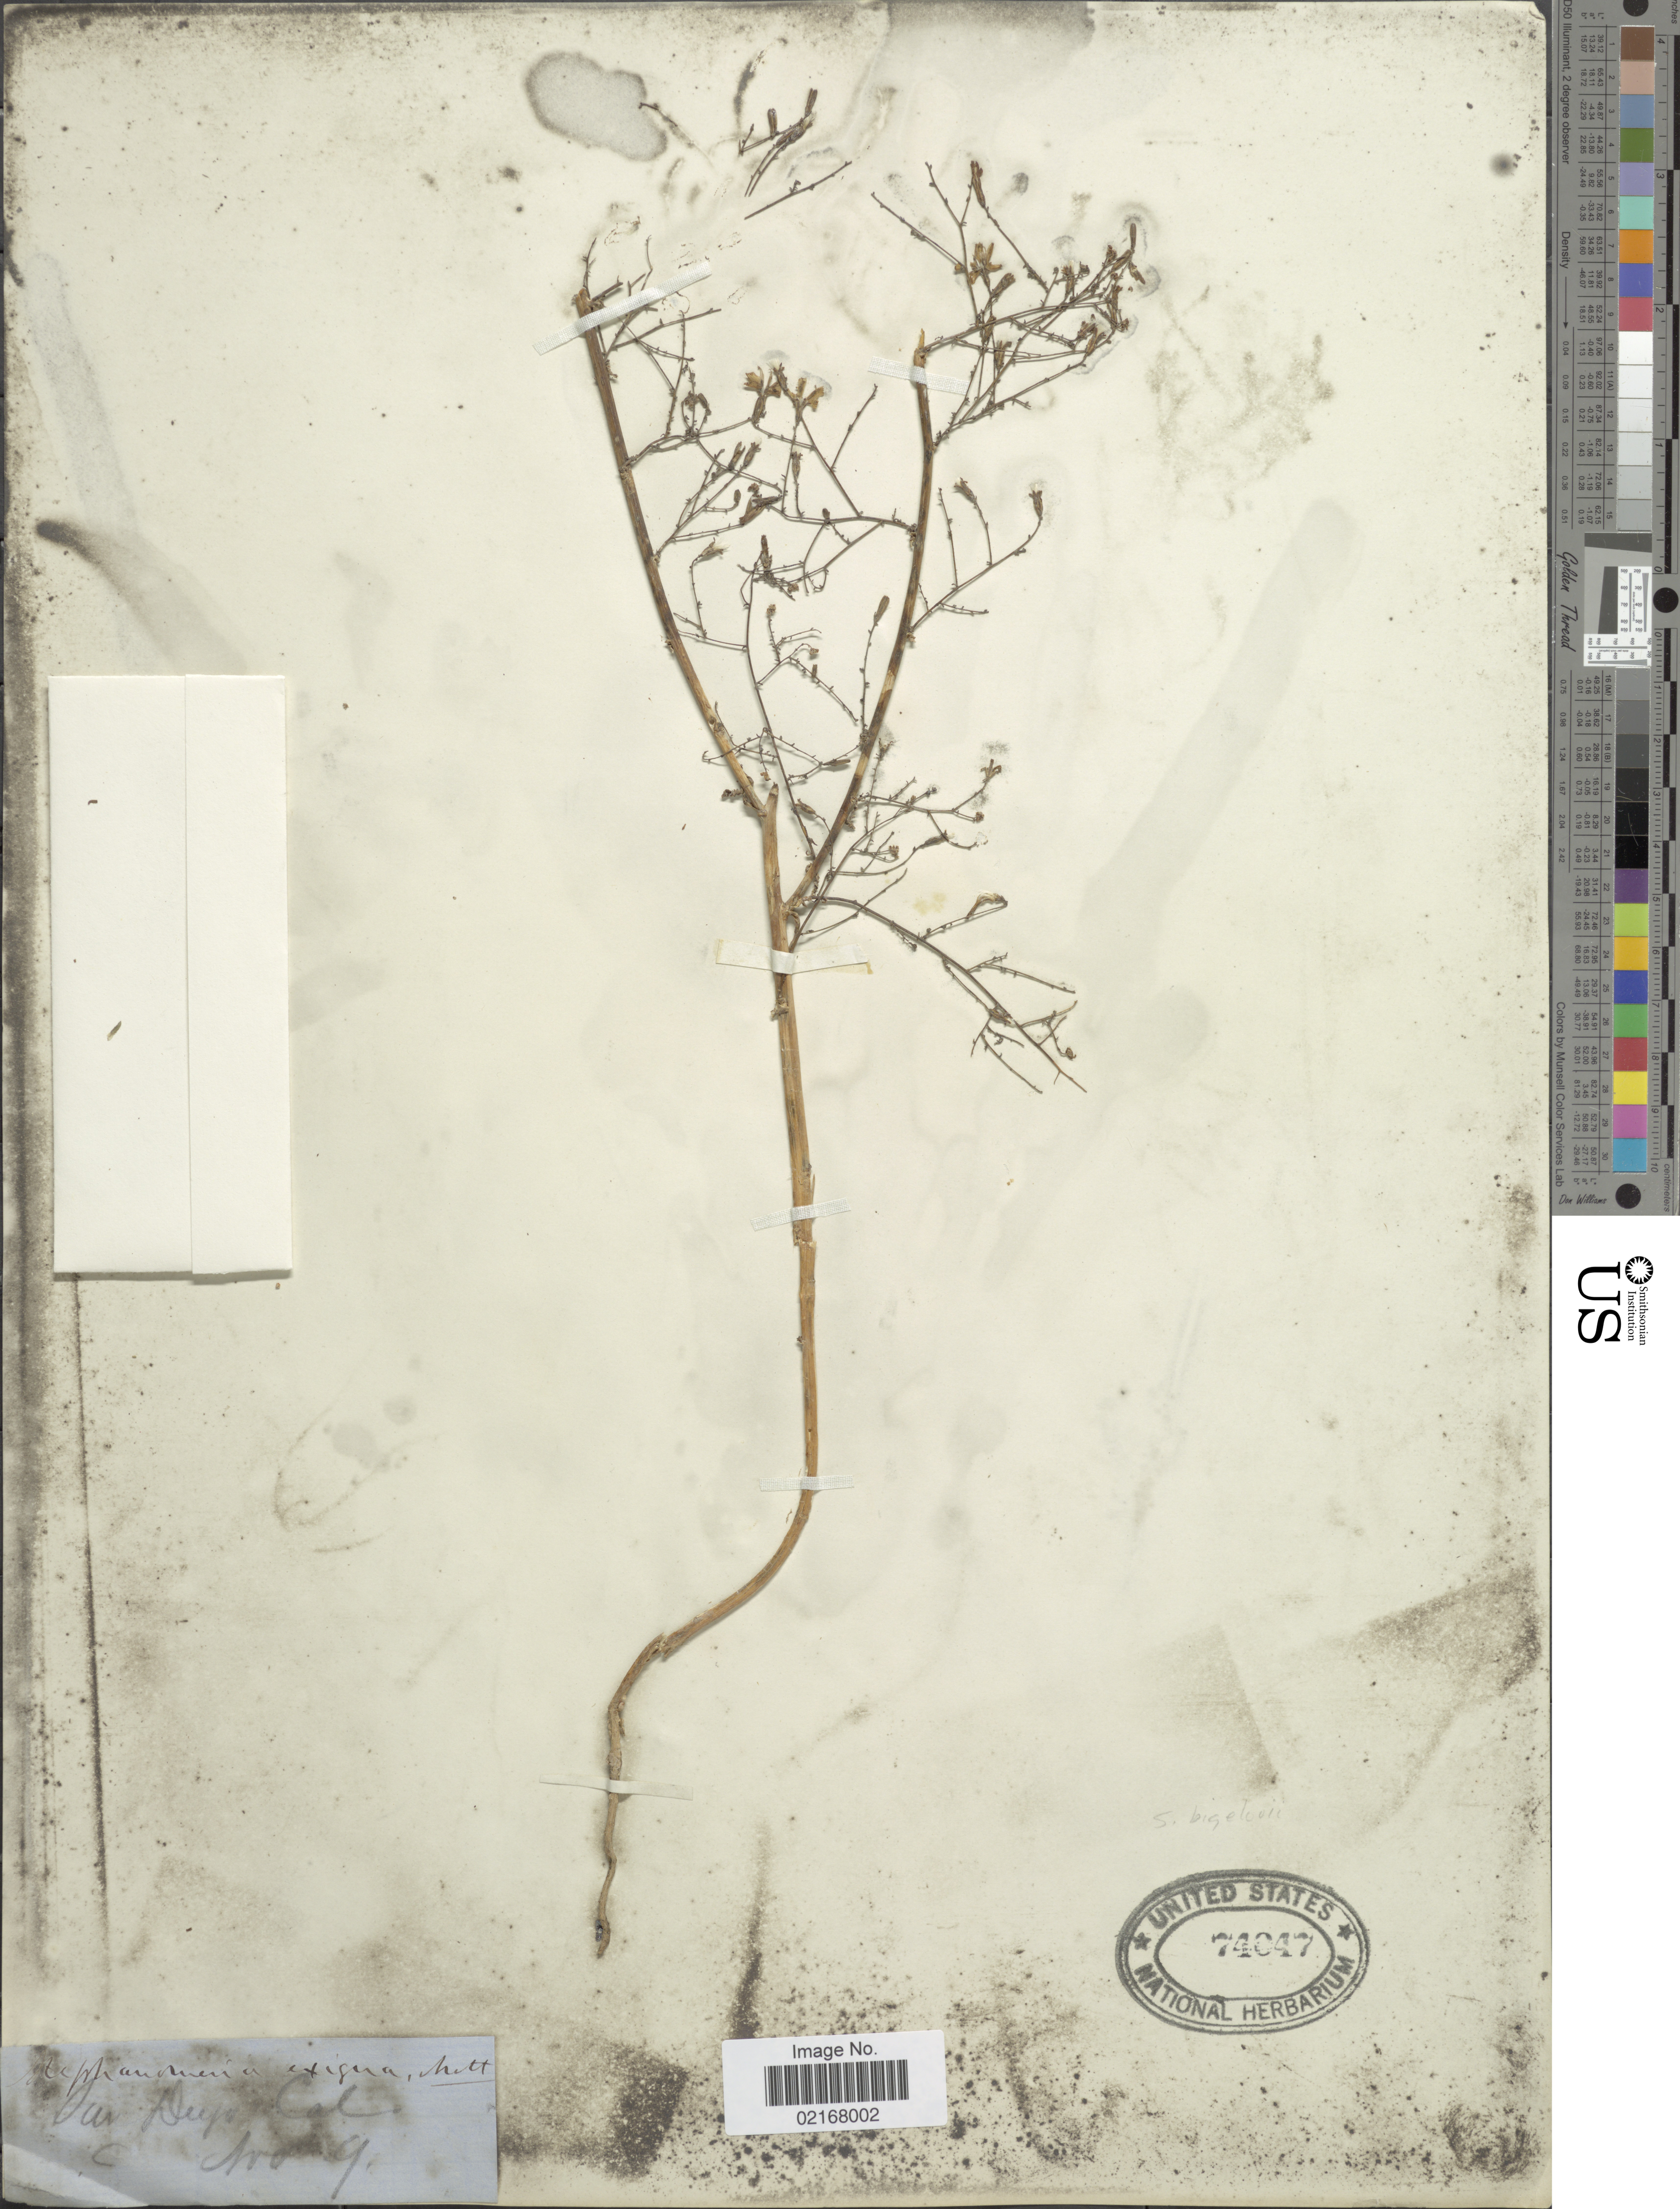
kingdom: Plantae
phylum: Tracheophyta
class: Magnoliopsida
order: Asterales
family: Asteraceae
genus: Stephanomeria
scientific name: Stephanomeria exigua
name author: Nutt.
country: United States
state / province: California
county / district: San Diego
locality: San Diego, Cal.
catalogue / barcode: US 74047